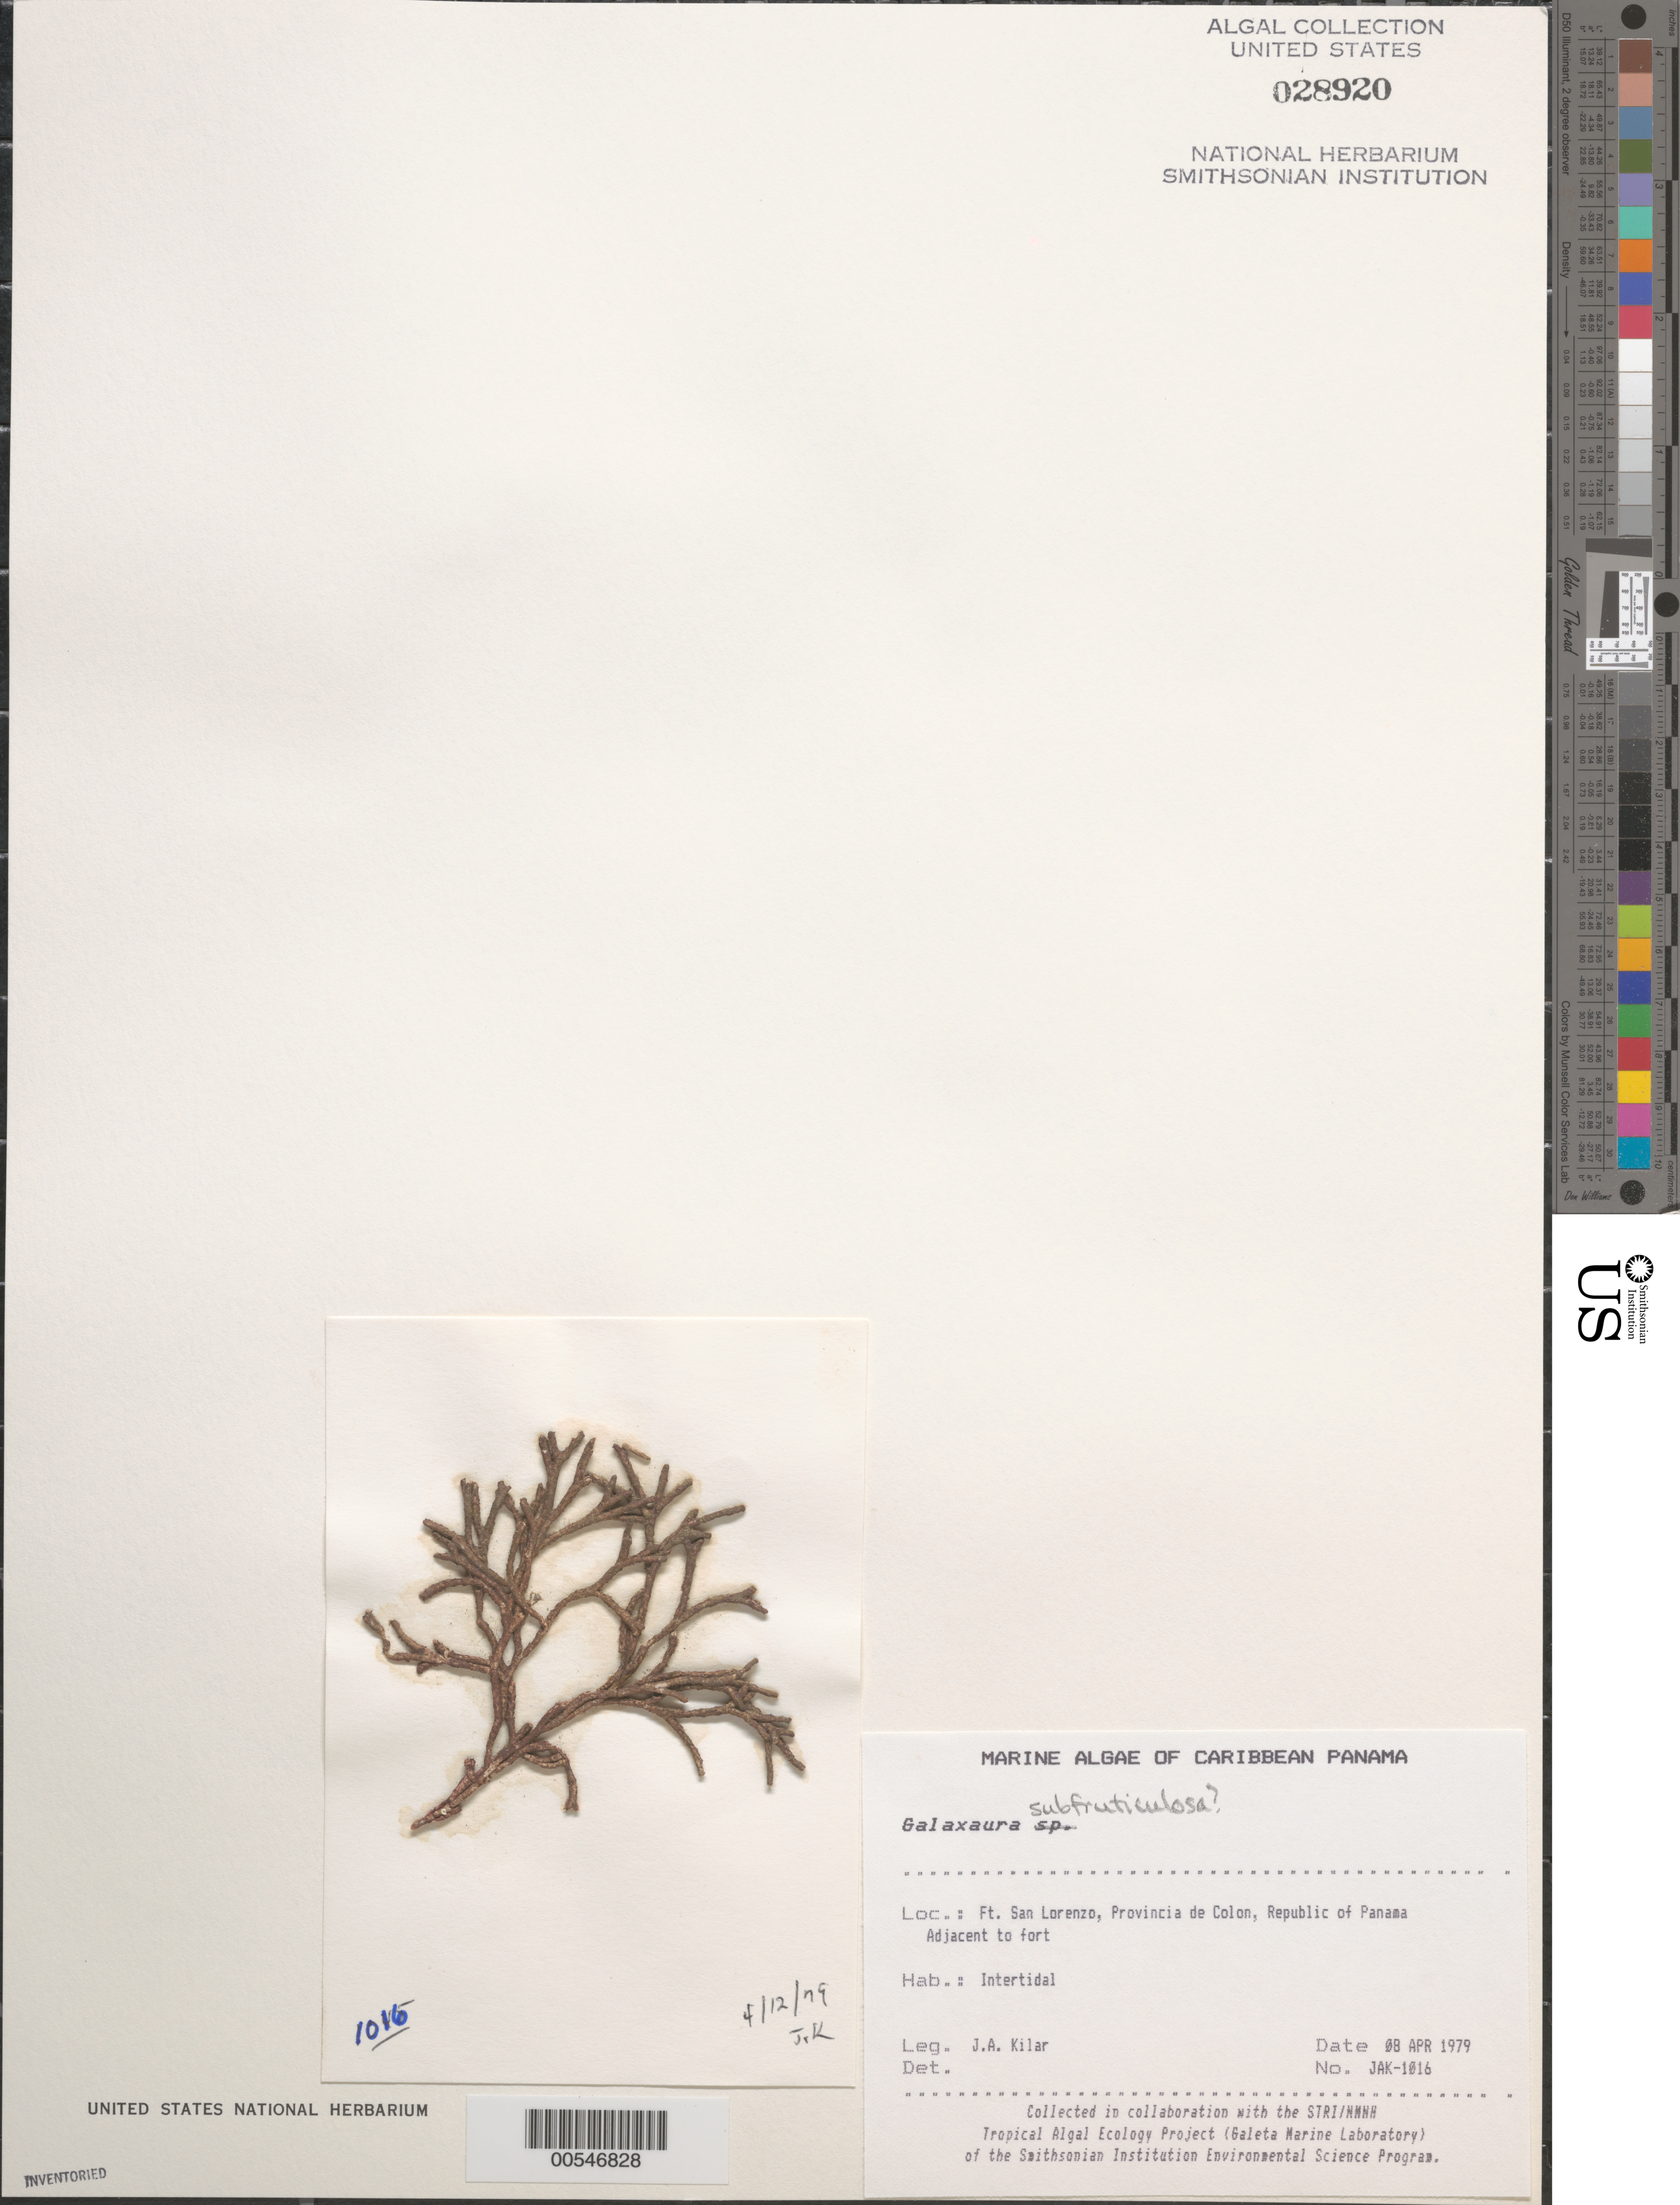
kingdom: Plantae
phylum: Rhodophyta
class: Florideophyceae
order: Nemaliales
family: Galaxauraceae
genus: Galaxaura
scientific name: Galaxaura rugosa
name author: (Ellis & Sol.) J.V.Lamouroux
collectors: J. A. Kilar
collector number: JAK-1016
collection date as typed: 08 Apr 1979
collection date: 1979-04-08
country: Panama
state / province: Colón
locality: Fort San Lorenzo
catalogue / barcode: US 28920